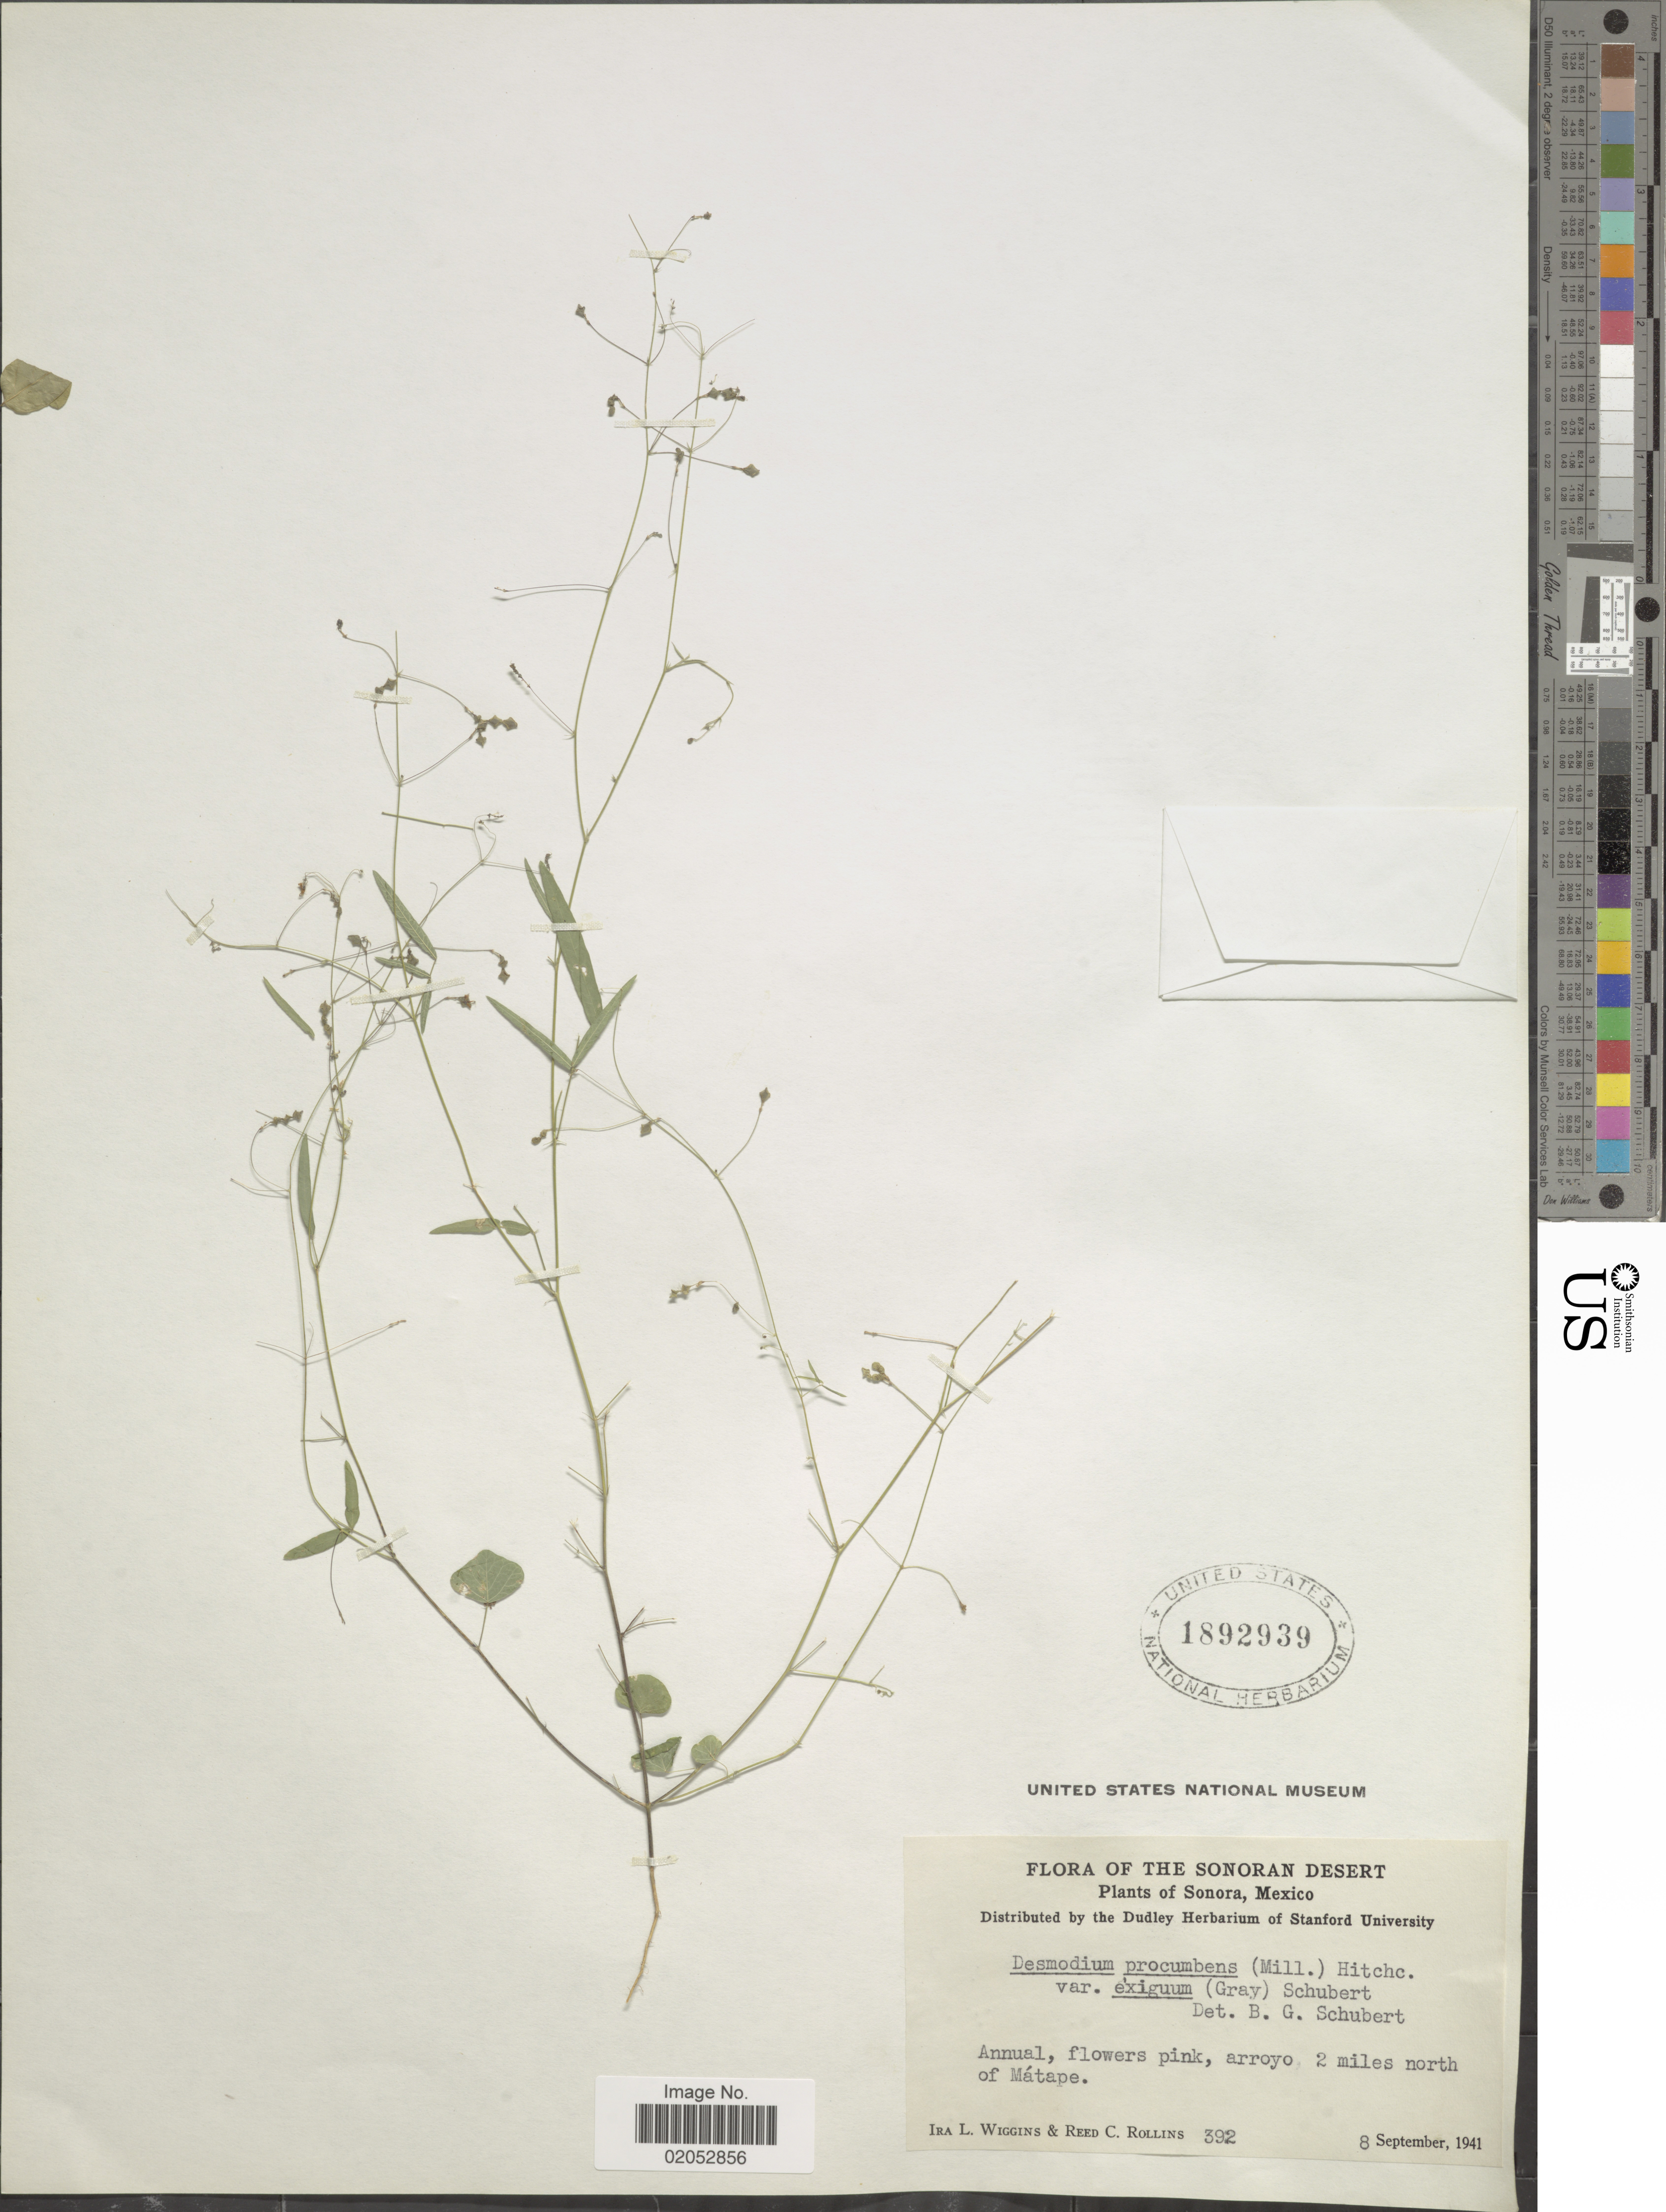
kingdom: Plantae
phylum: Tracheophyta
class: Magnoliopsida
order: Fabales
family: Fabaceae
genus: Desmodium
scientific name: Desmodium procumbens var. exiguum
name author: (A. Gray) B.G. Schub.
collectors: I. L. Wiggins & R. C. Rollins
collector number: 392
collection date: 1941-09-08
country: Mexico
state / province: Sonora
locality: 2 miles north of Matape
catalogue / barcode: US 1892939